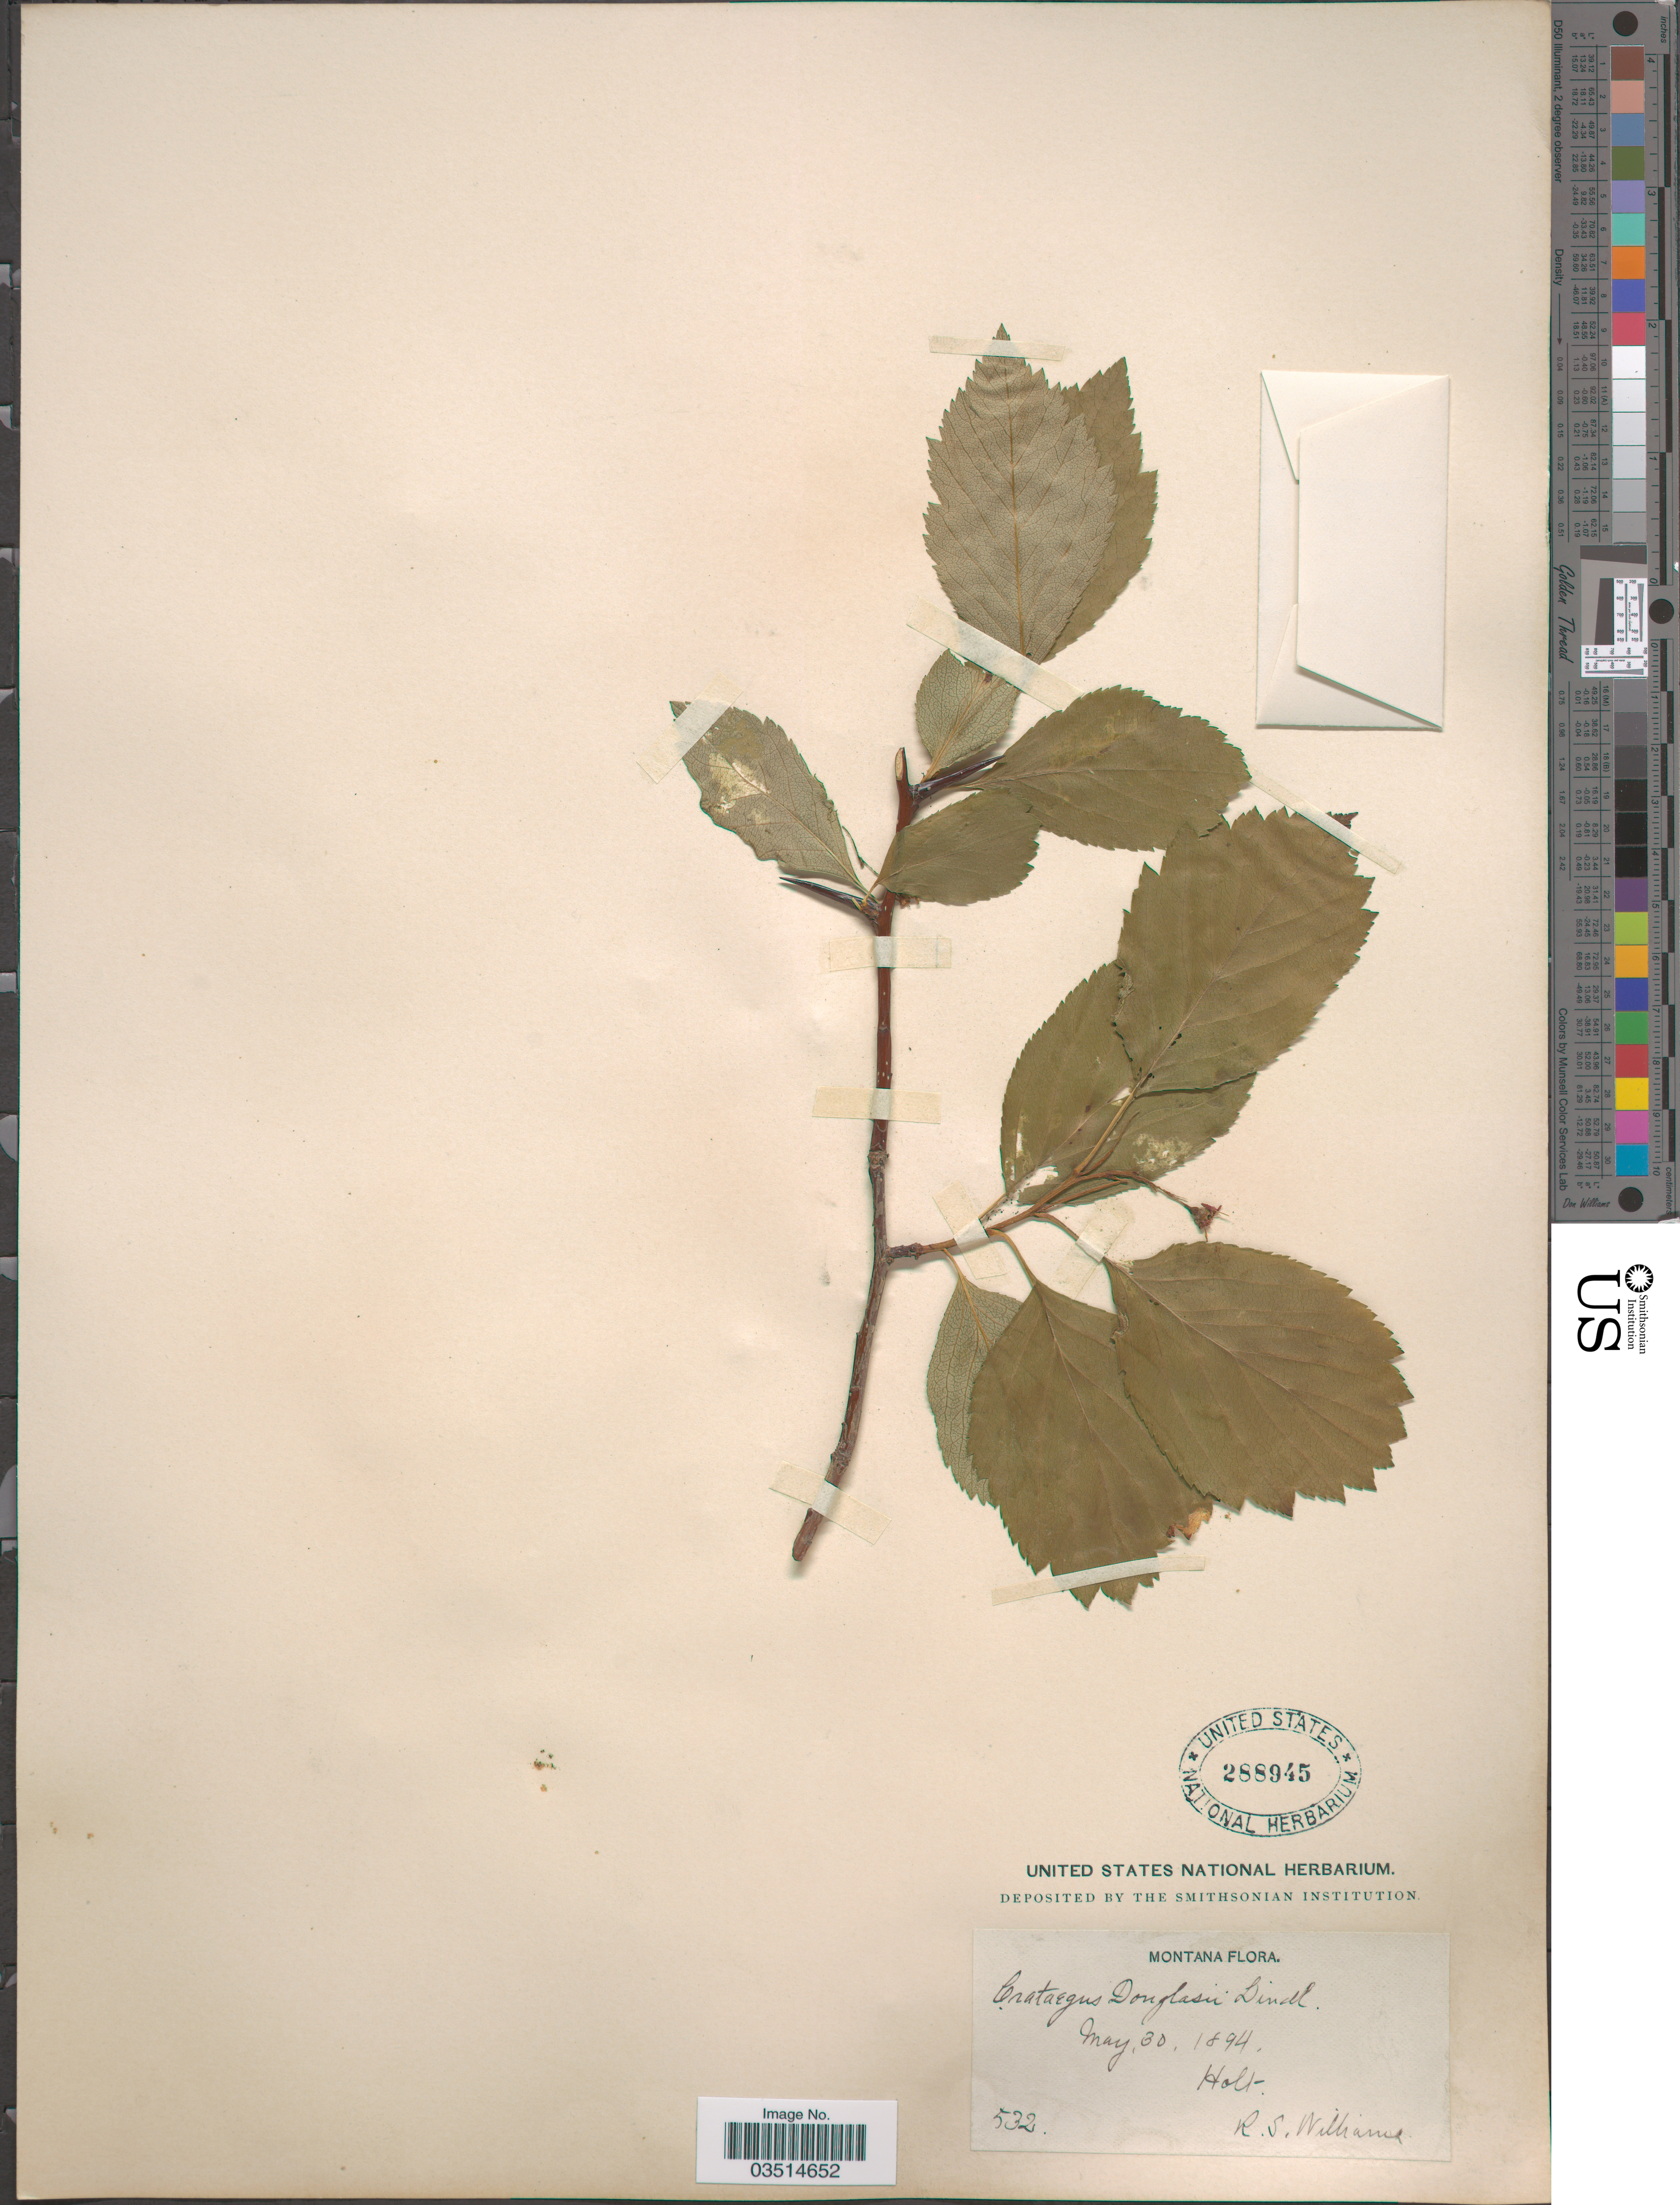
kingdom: Plantae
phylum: Tracheophyta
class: Magnoliopsida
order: Rosales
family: Rosaceae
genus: Crataegus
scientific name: Crataegus douglasii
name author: Lindl.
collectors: R. S. Williams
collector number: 532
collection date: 1894-05-30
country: United States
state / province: Montana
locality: Holt.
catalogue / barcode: US 288945